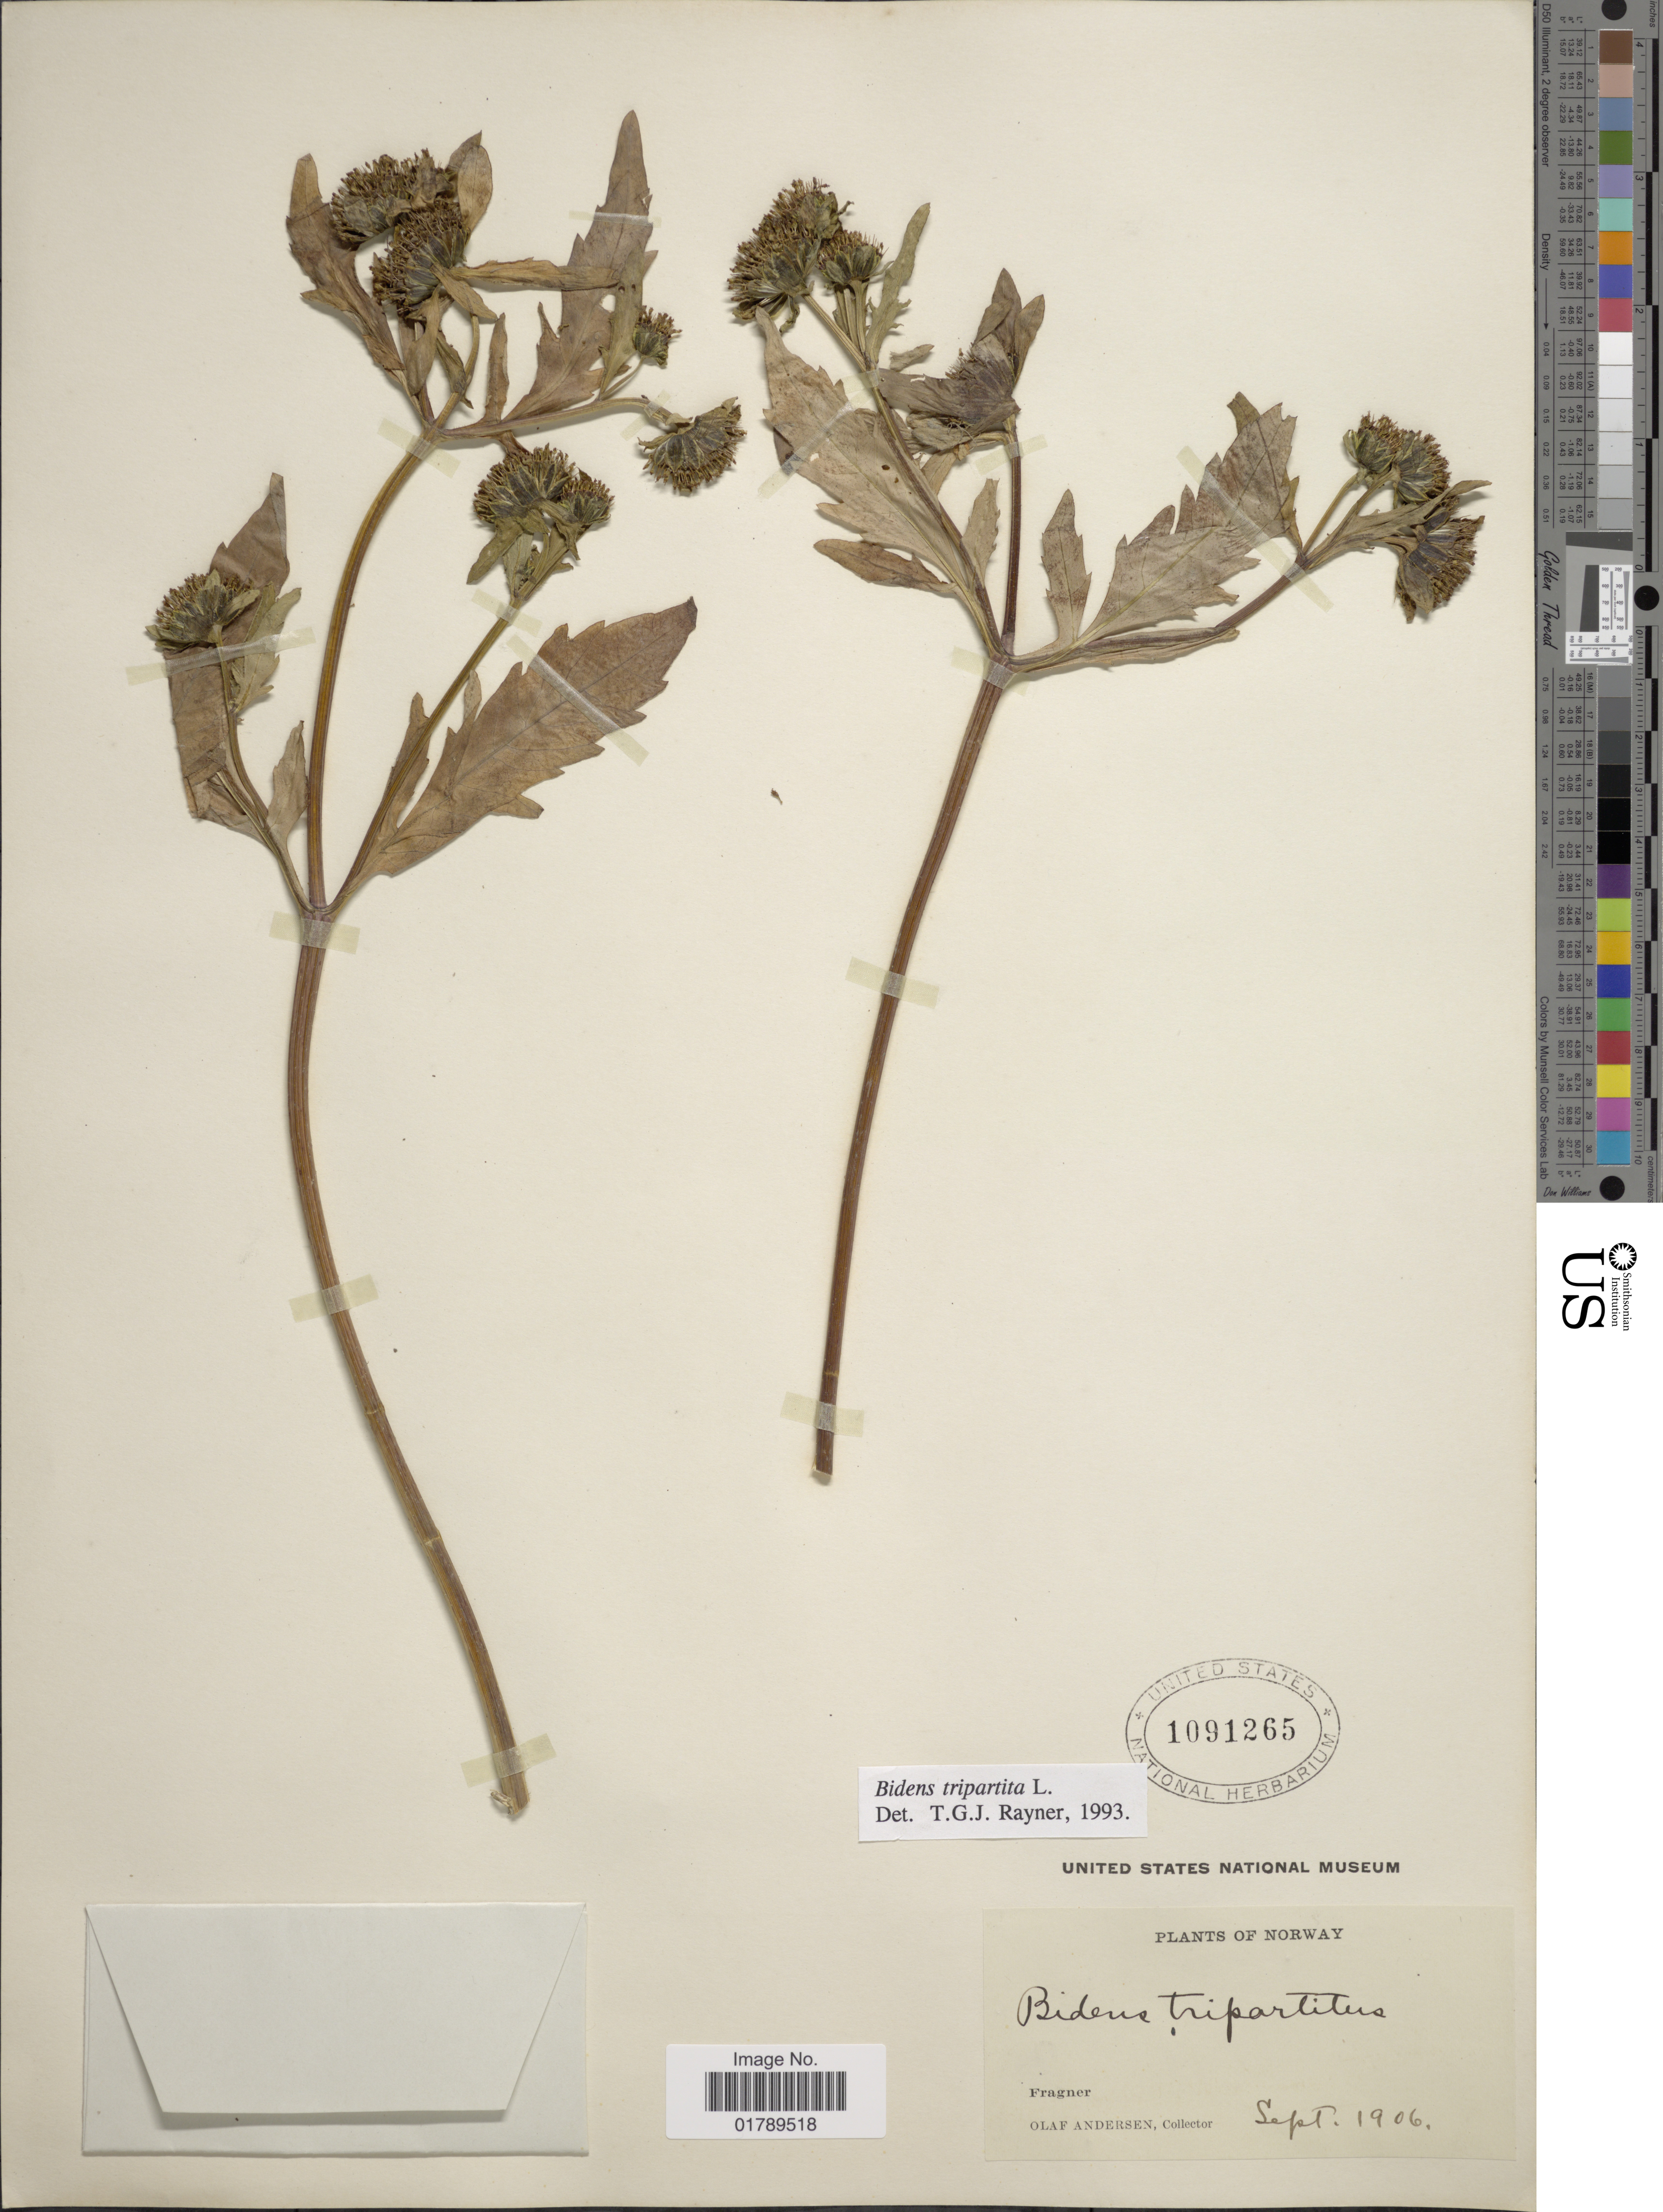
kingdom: Plantae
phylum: Tracheophyta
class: Magnoliopsida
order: Asterales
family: Asteraceae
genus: Bidens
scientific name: Bidens tripartita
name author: L.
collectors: O. Andersen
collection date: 1906-09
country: Norway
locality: Fragner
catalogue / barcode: US 1091265